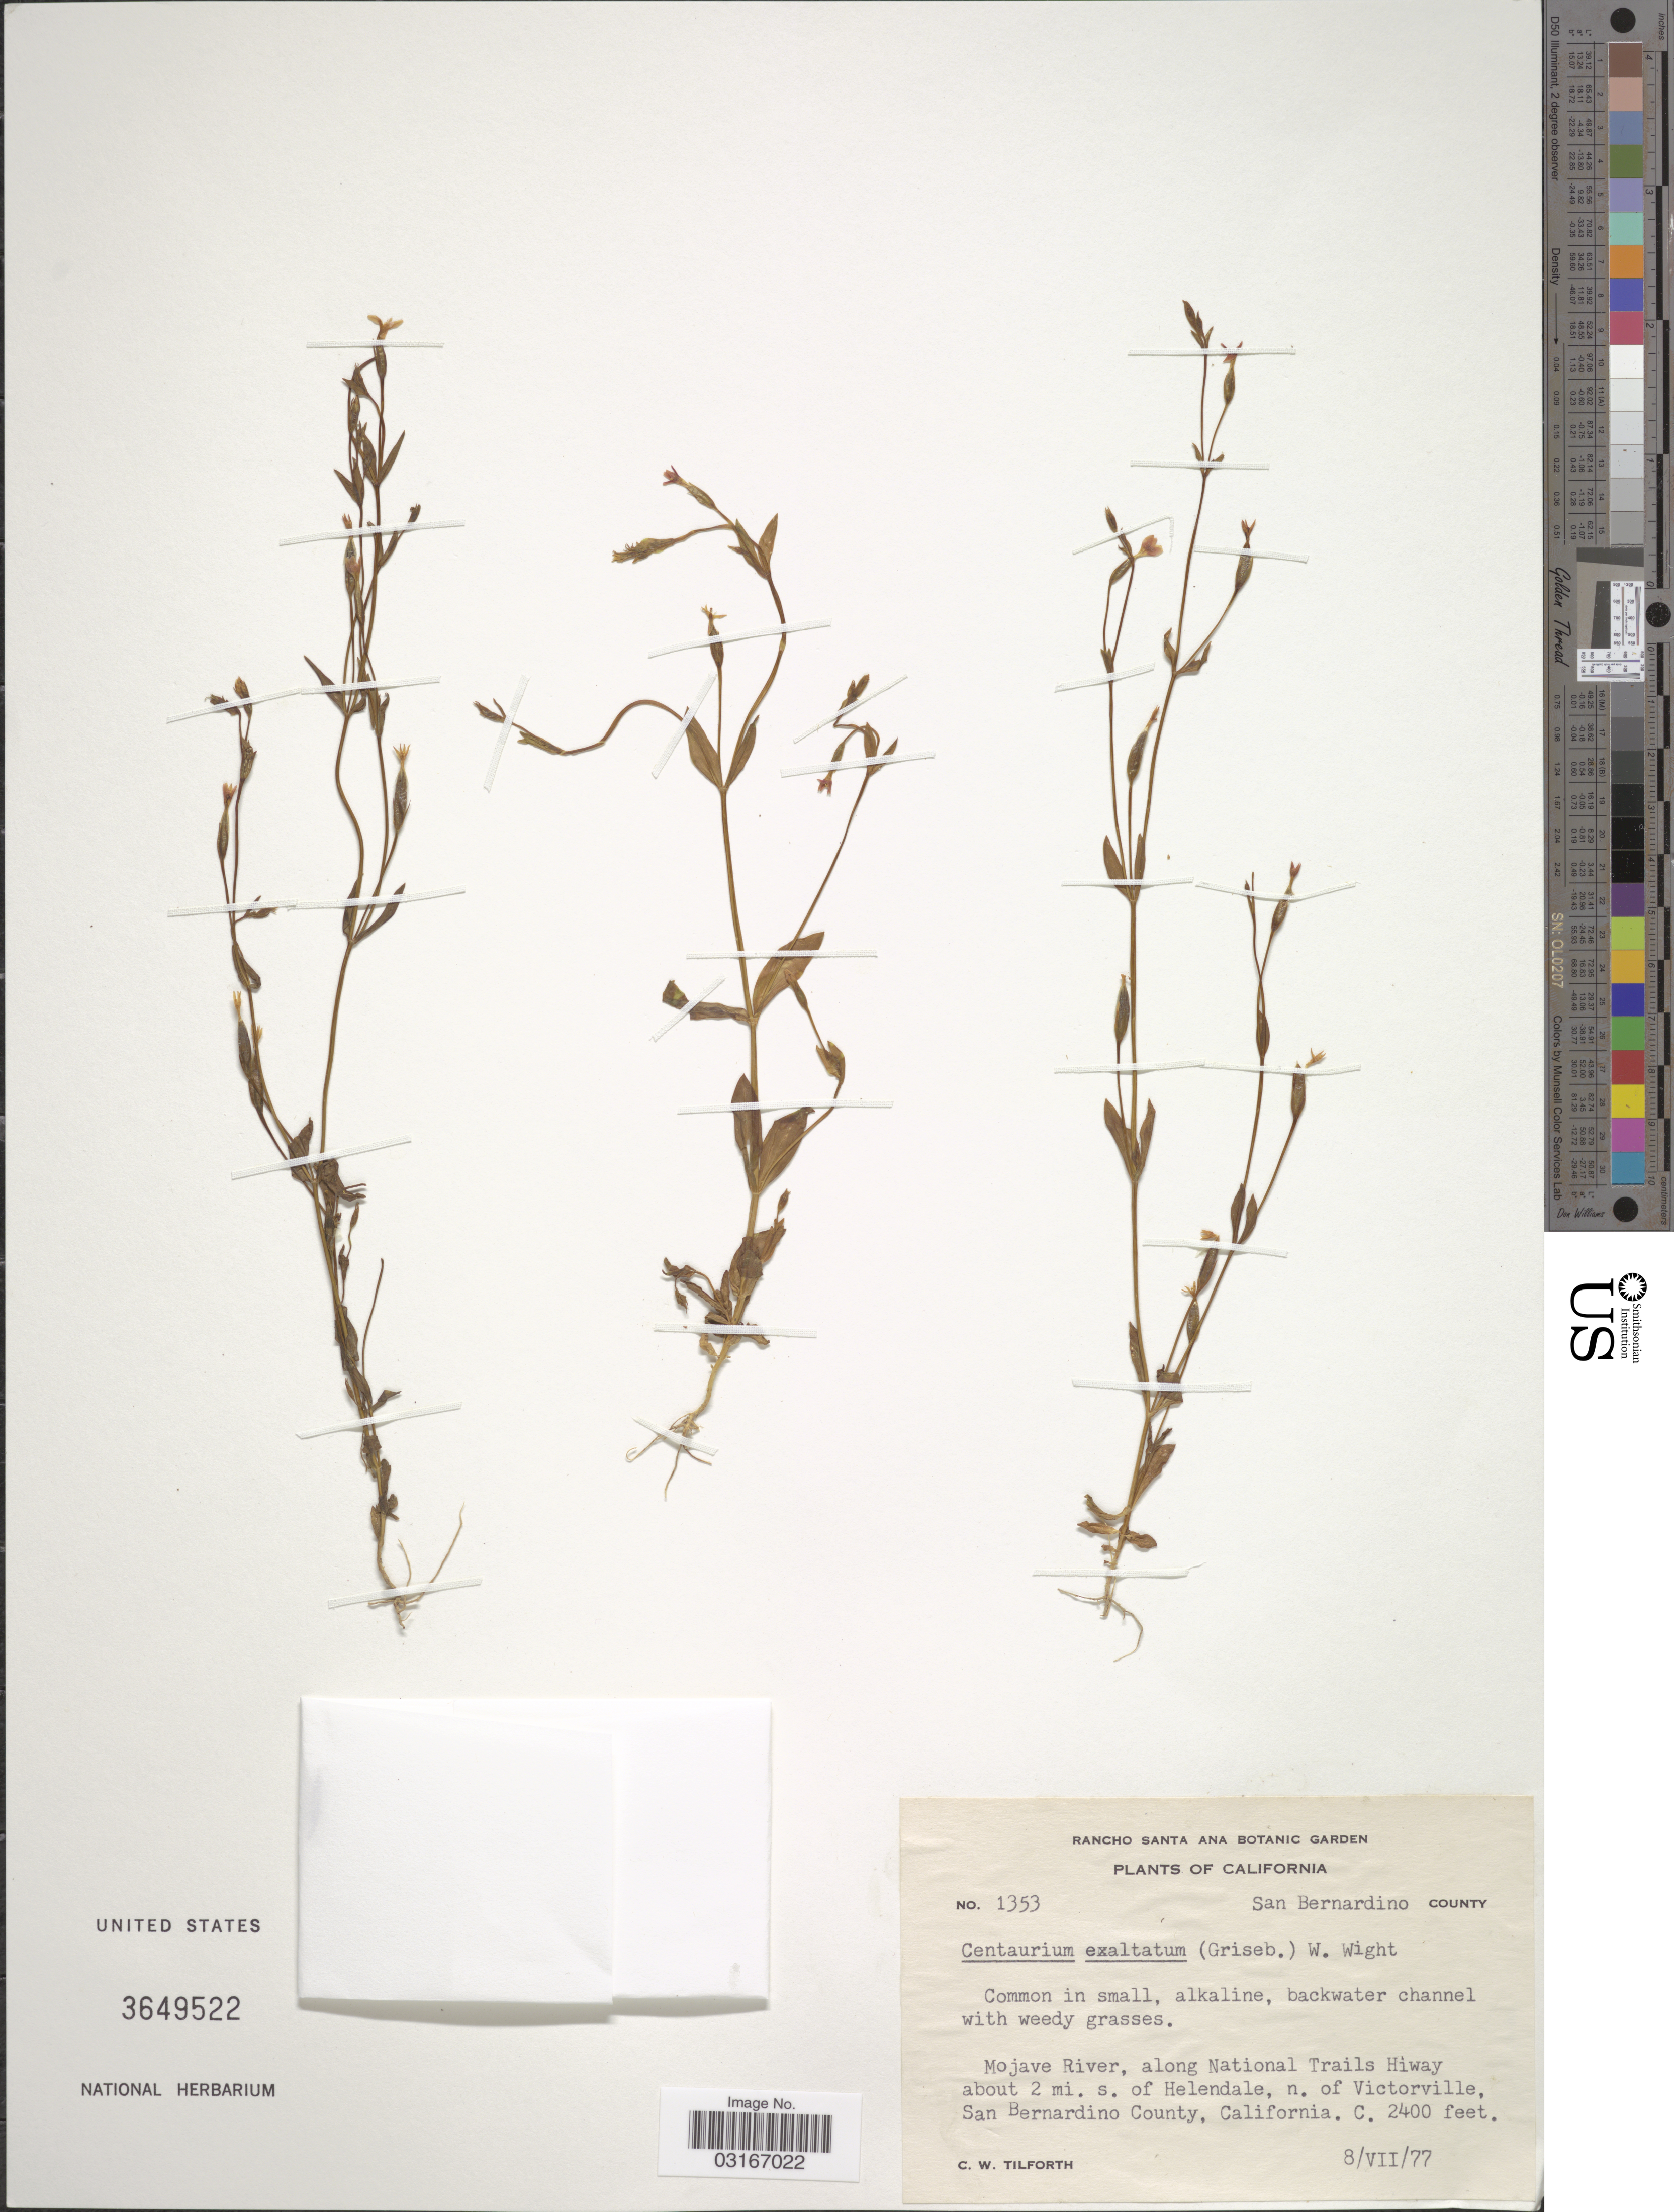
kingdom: Plantae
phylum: Tracheophyta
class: Magnoliopsida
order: Gentianales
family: Gentianaceae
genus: Centaurium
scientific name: Centaurium exaltatum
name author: (Griseb.) W. Wight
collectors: C. Tilforth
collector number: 1353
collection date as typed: Transcribed d/m/y: 8/7/77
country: United States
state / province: California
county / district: San Bernardino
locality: San Bernardino County, Mojave River, along National Trails Hiway about 2 mi. s. of Helendale, n. of Victorville, San Bernardino County.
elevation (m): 732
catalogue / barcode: US 3649522